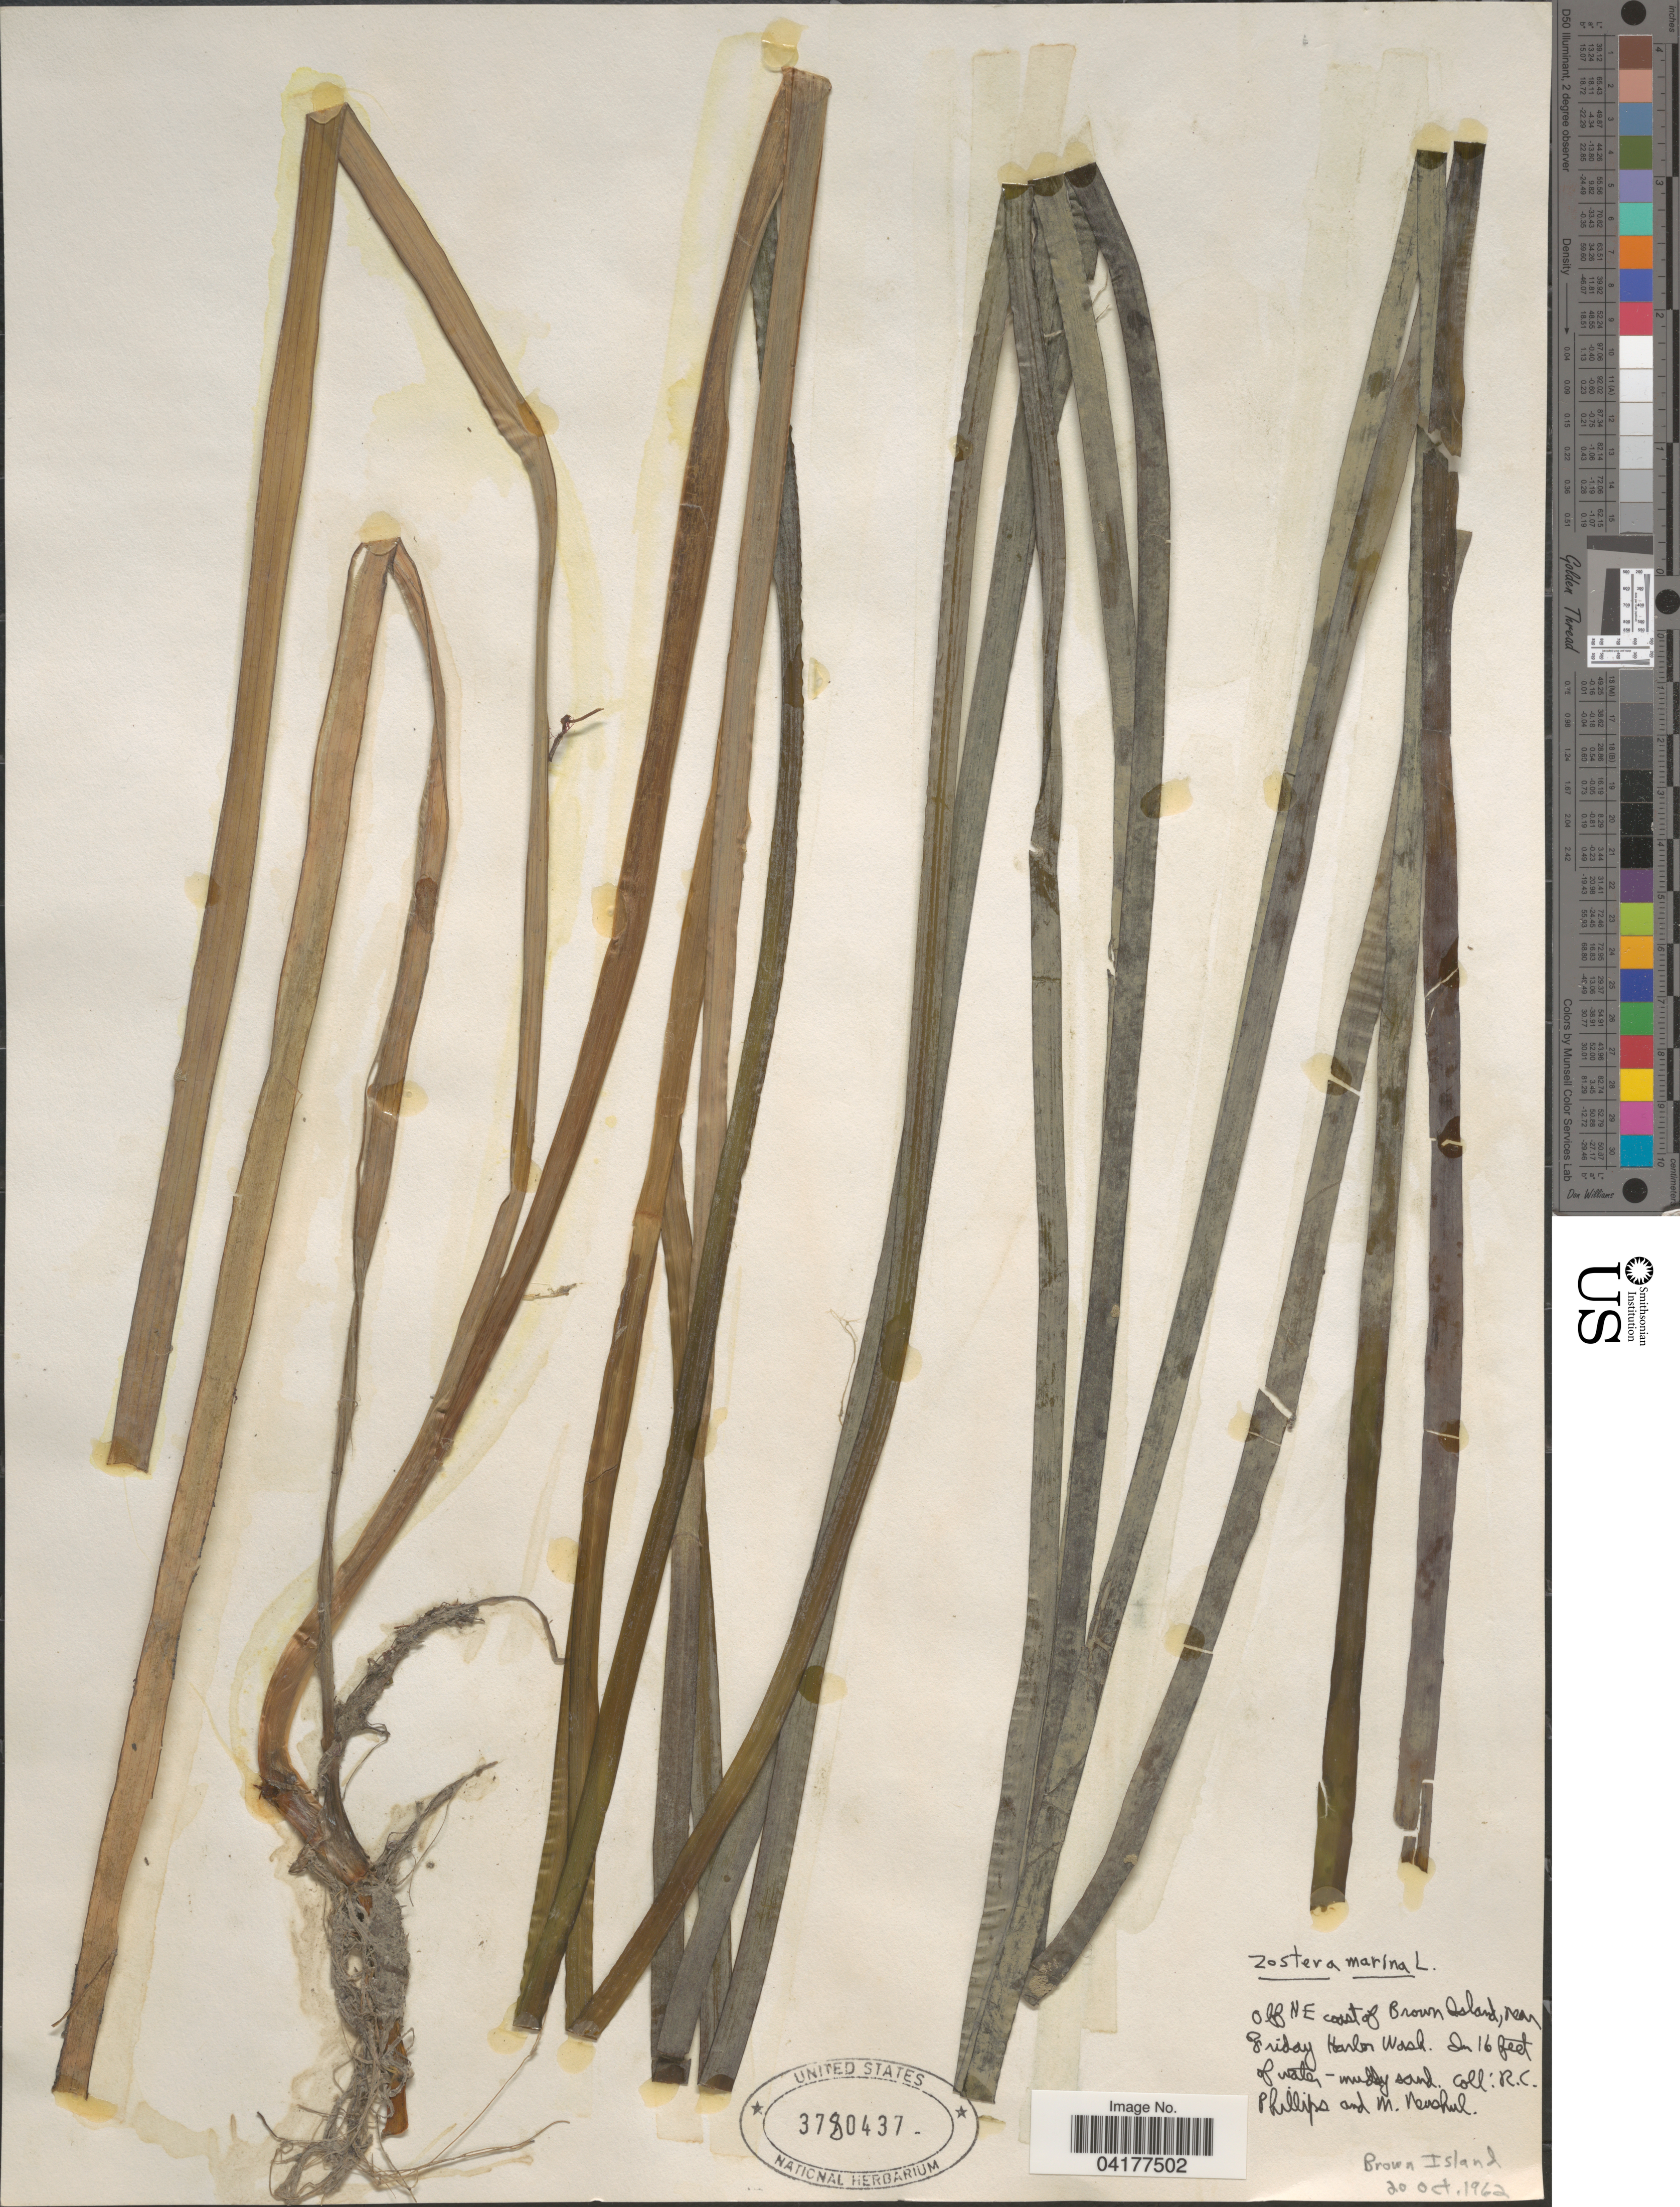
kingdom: Plantae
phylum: Tracheophyta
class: Liliopsida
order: Alismatales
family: Zosteraceae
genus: Zostera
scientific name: Zostera marina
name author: L.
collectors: R. C. Phillips & M. Neushul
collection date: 1962-10-20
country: United States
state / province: Washington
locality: Off NE coast of Brown Island, near Friday Harbor.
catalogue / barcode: US 3780437